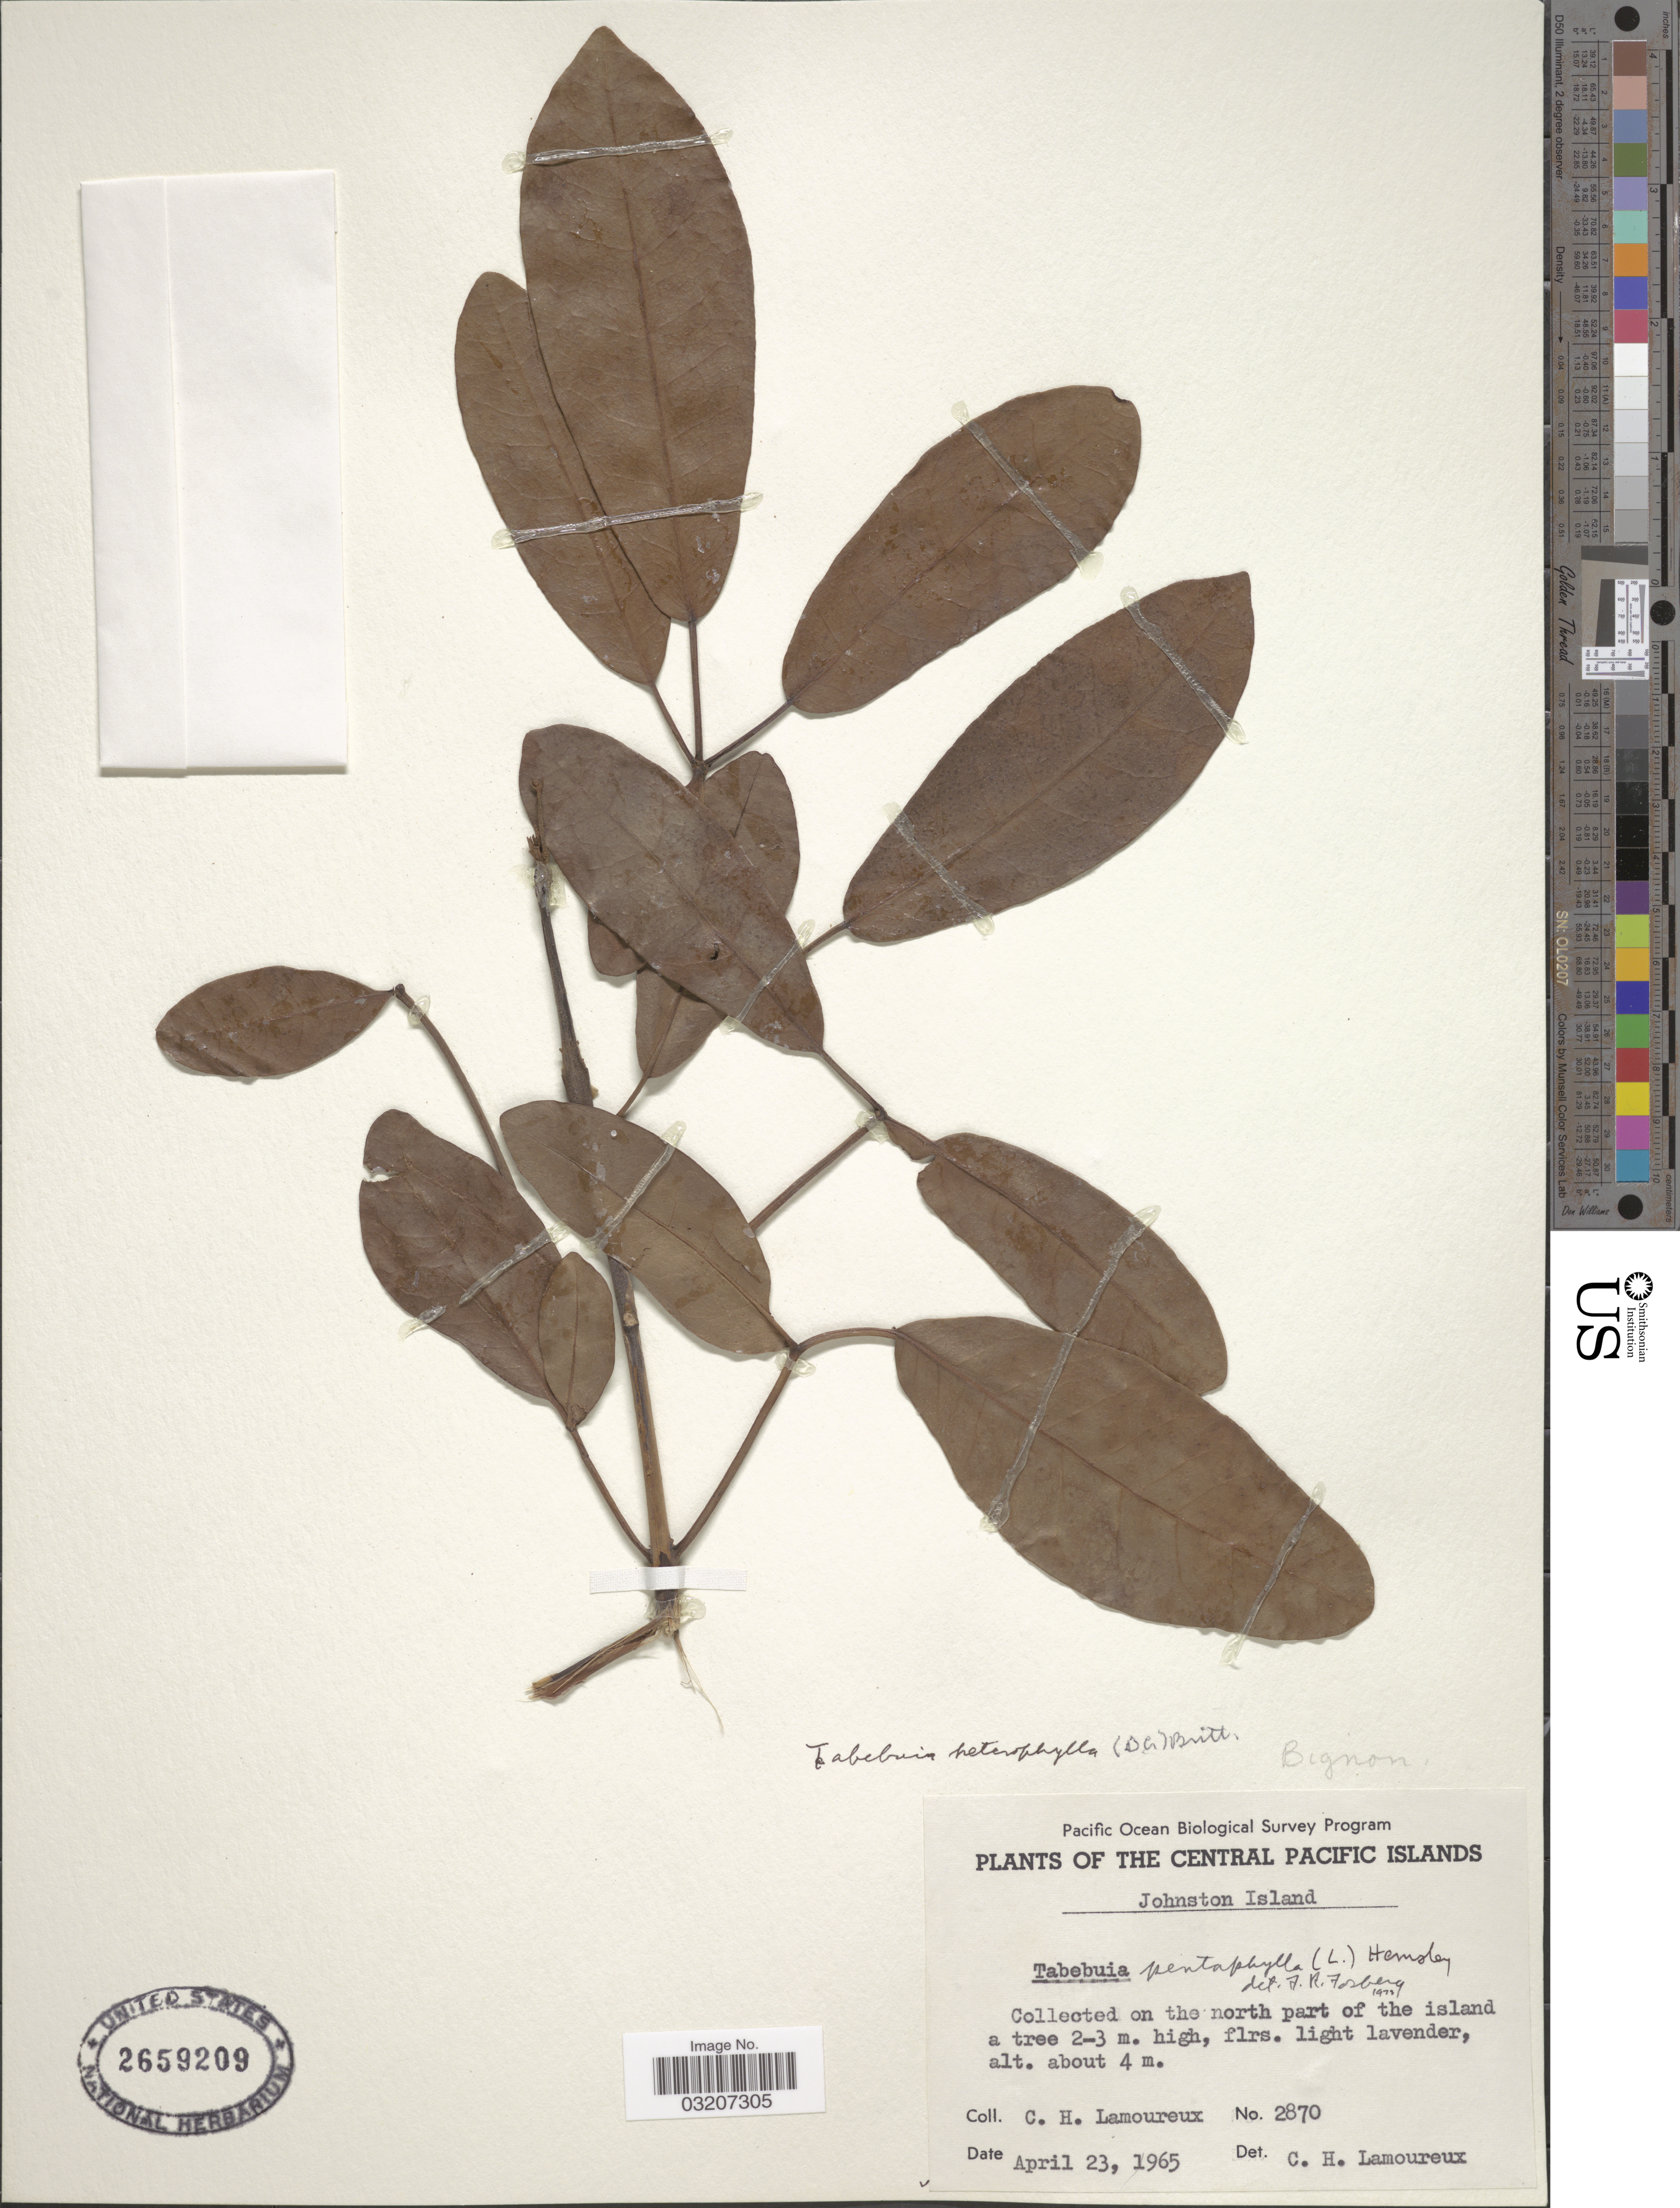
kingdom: Plantae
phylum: Tracheophyta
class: Magnoliopsida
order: Lamiales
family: Bignoniaceae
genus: Tabebuia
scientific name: Tabebuia heterophylla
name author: (DC.) Britton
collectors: C. H. Lamoureux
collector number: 2870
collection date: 1965-04-23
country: U.S. Administered Pacific Islands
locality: The Central Pacific Islands, Johnston Island, on the north part of the island.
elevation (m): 4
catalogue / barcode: US 2659209